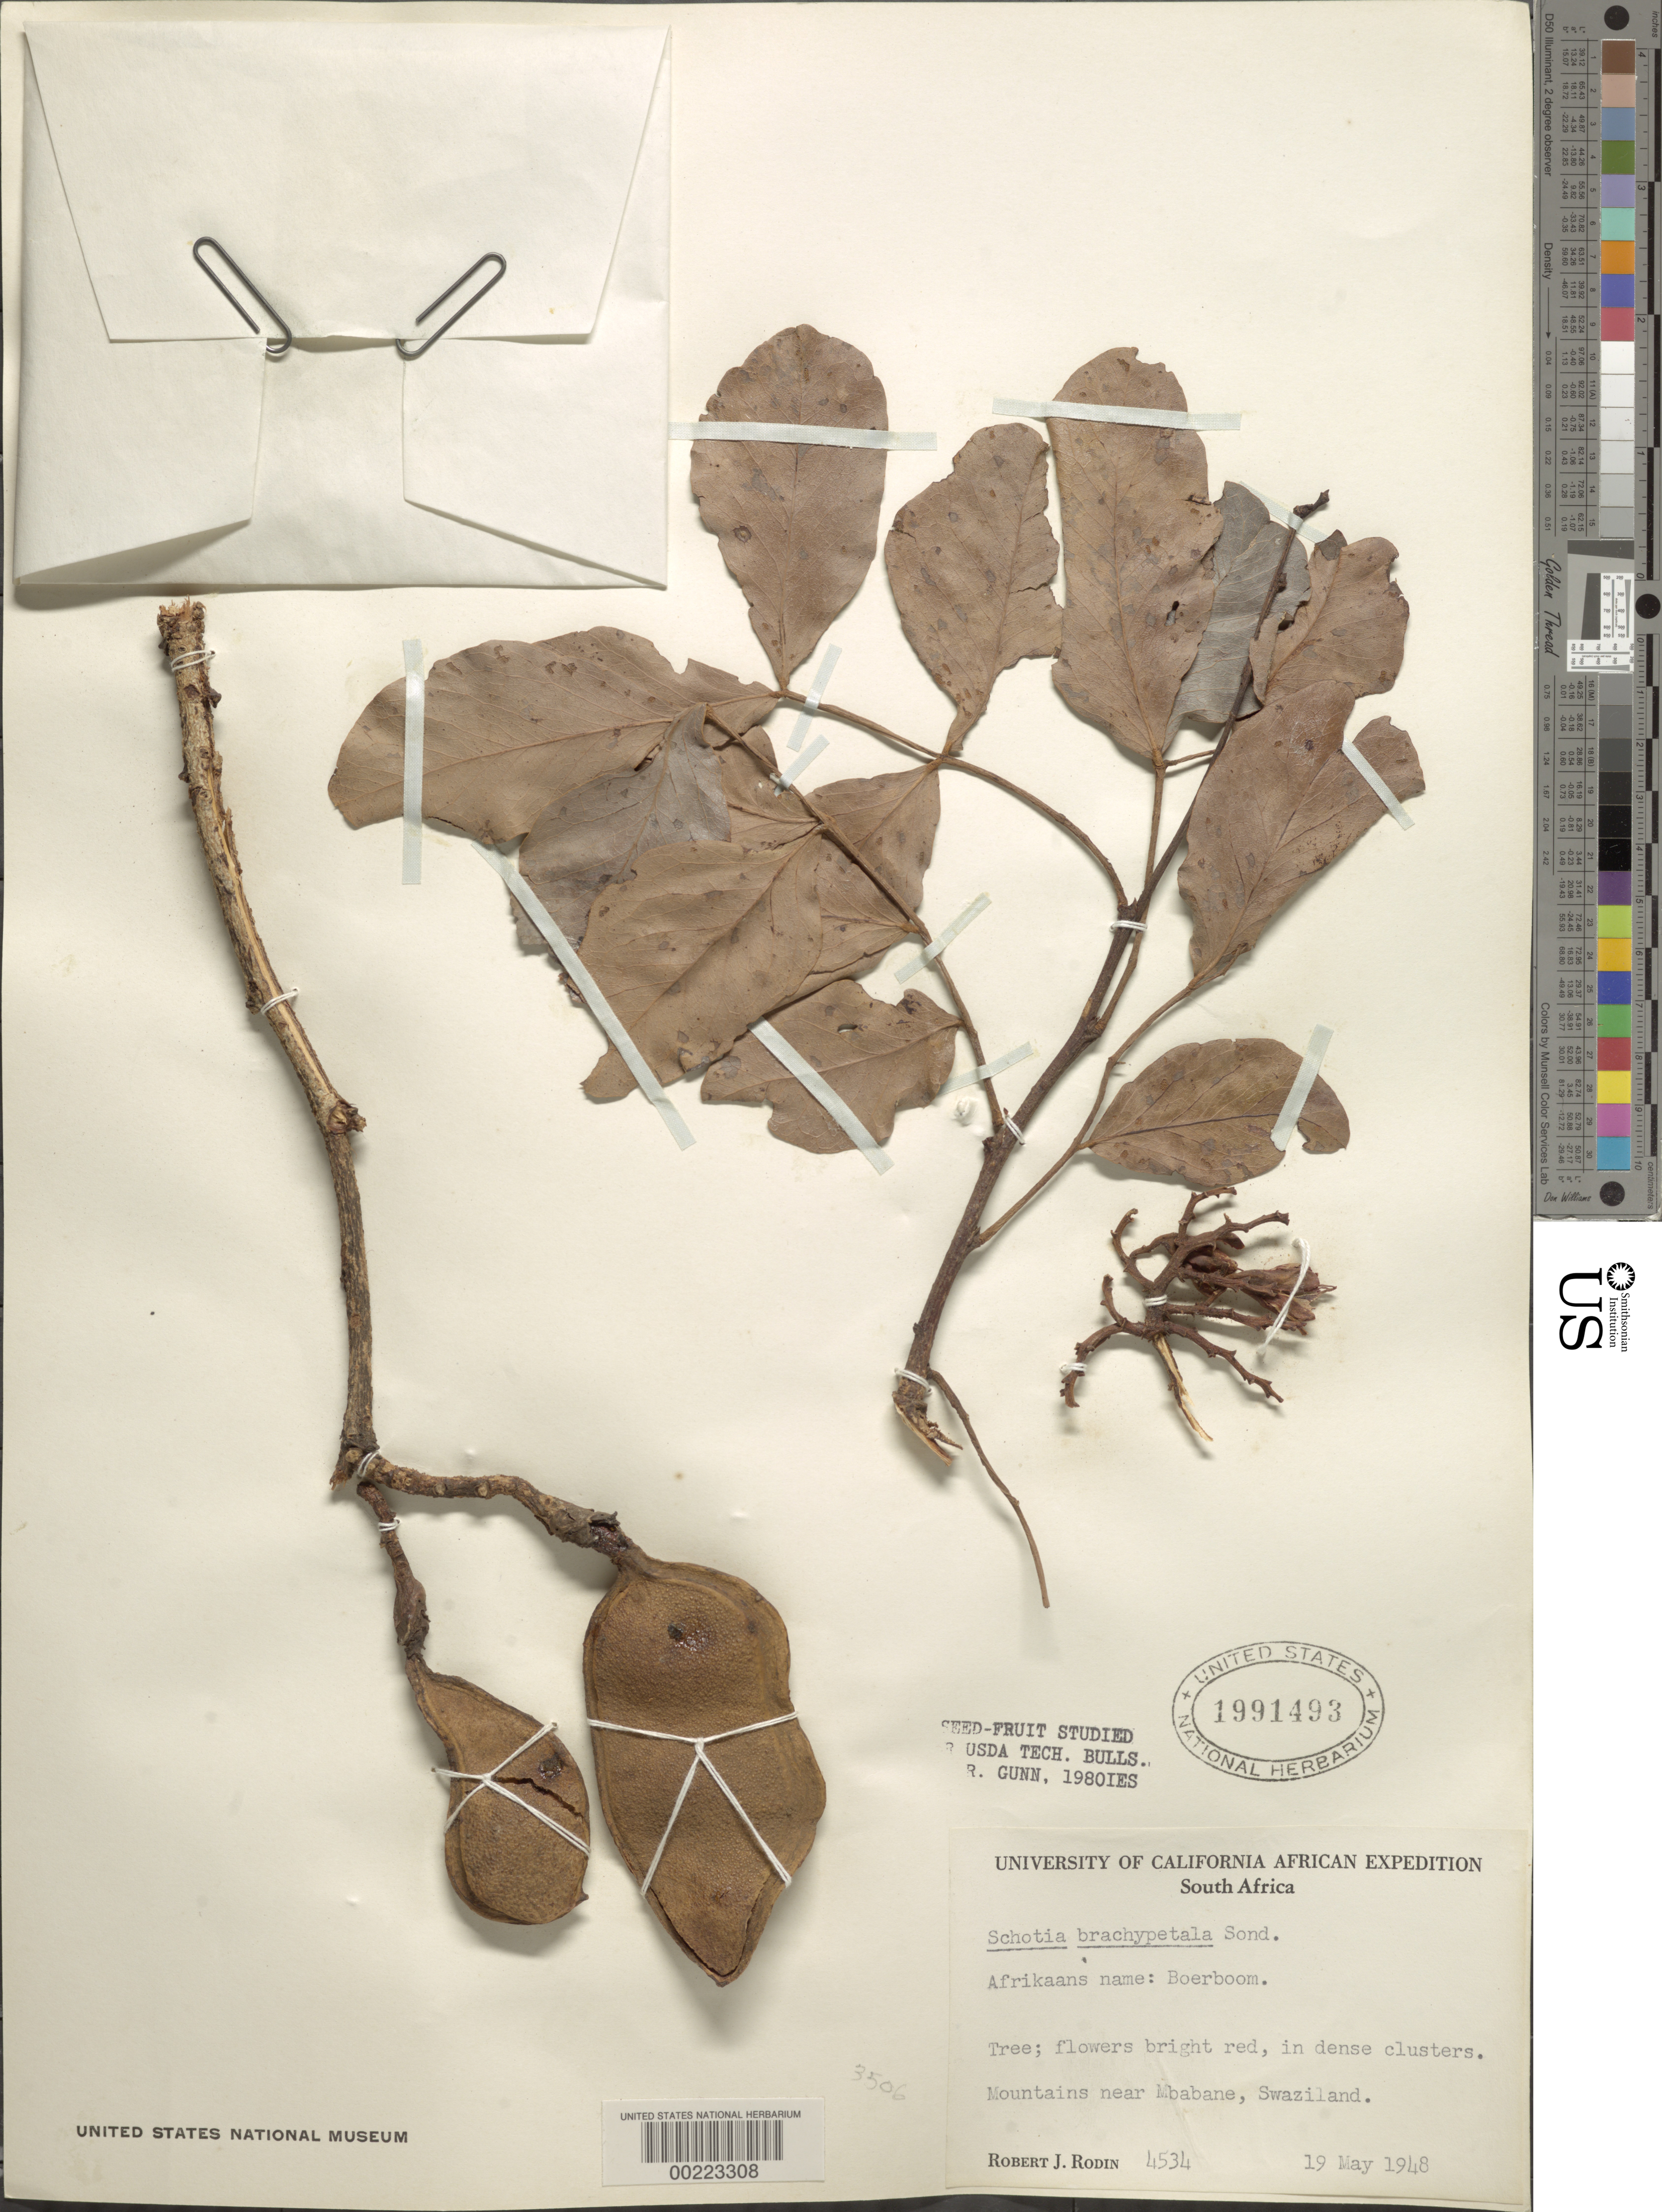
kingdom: Plantae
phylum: Tracheophyta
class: Magnoliopsida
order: Fabales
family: Fabaceae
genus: Schotia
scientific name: Schotia brachypetala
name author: Sond.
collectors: R. J. Rodin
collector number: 4534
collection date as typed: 19 May 1948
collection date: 1948-05-19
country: South Africa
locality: Near mbabane, swaziland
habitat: Mountains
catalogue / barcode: US 1991493